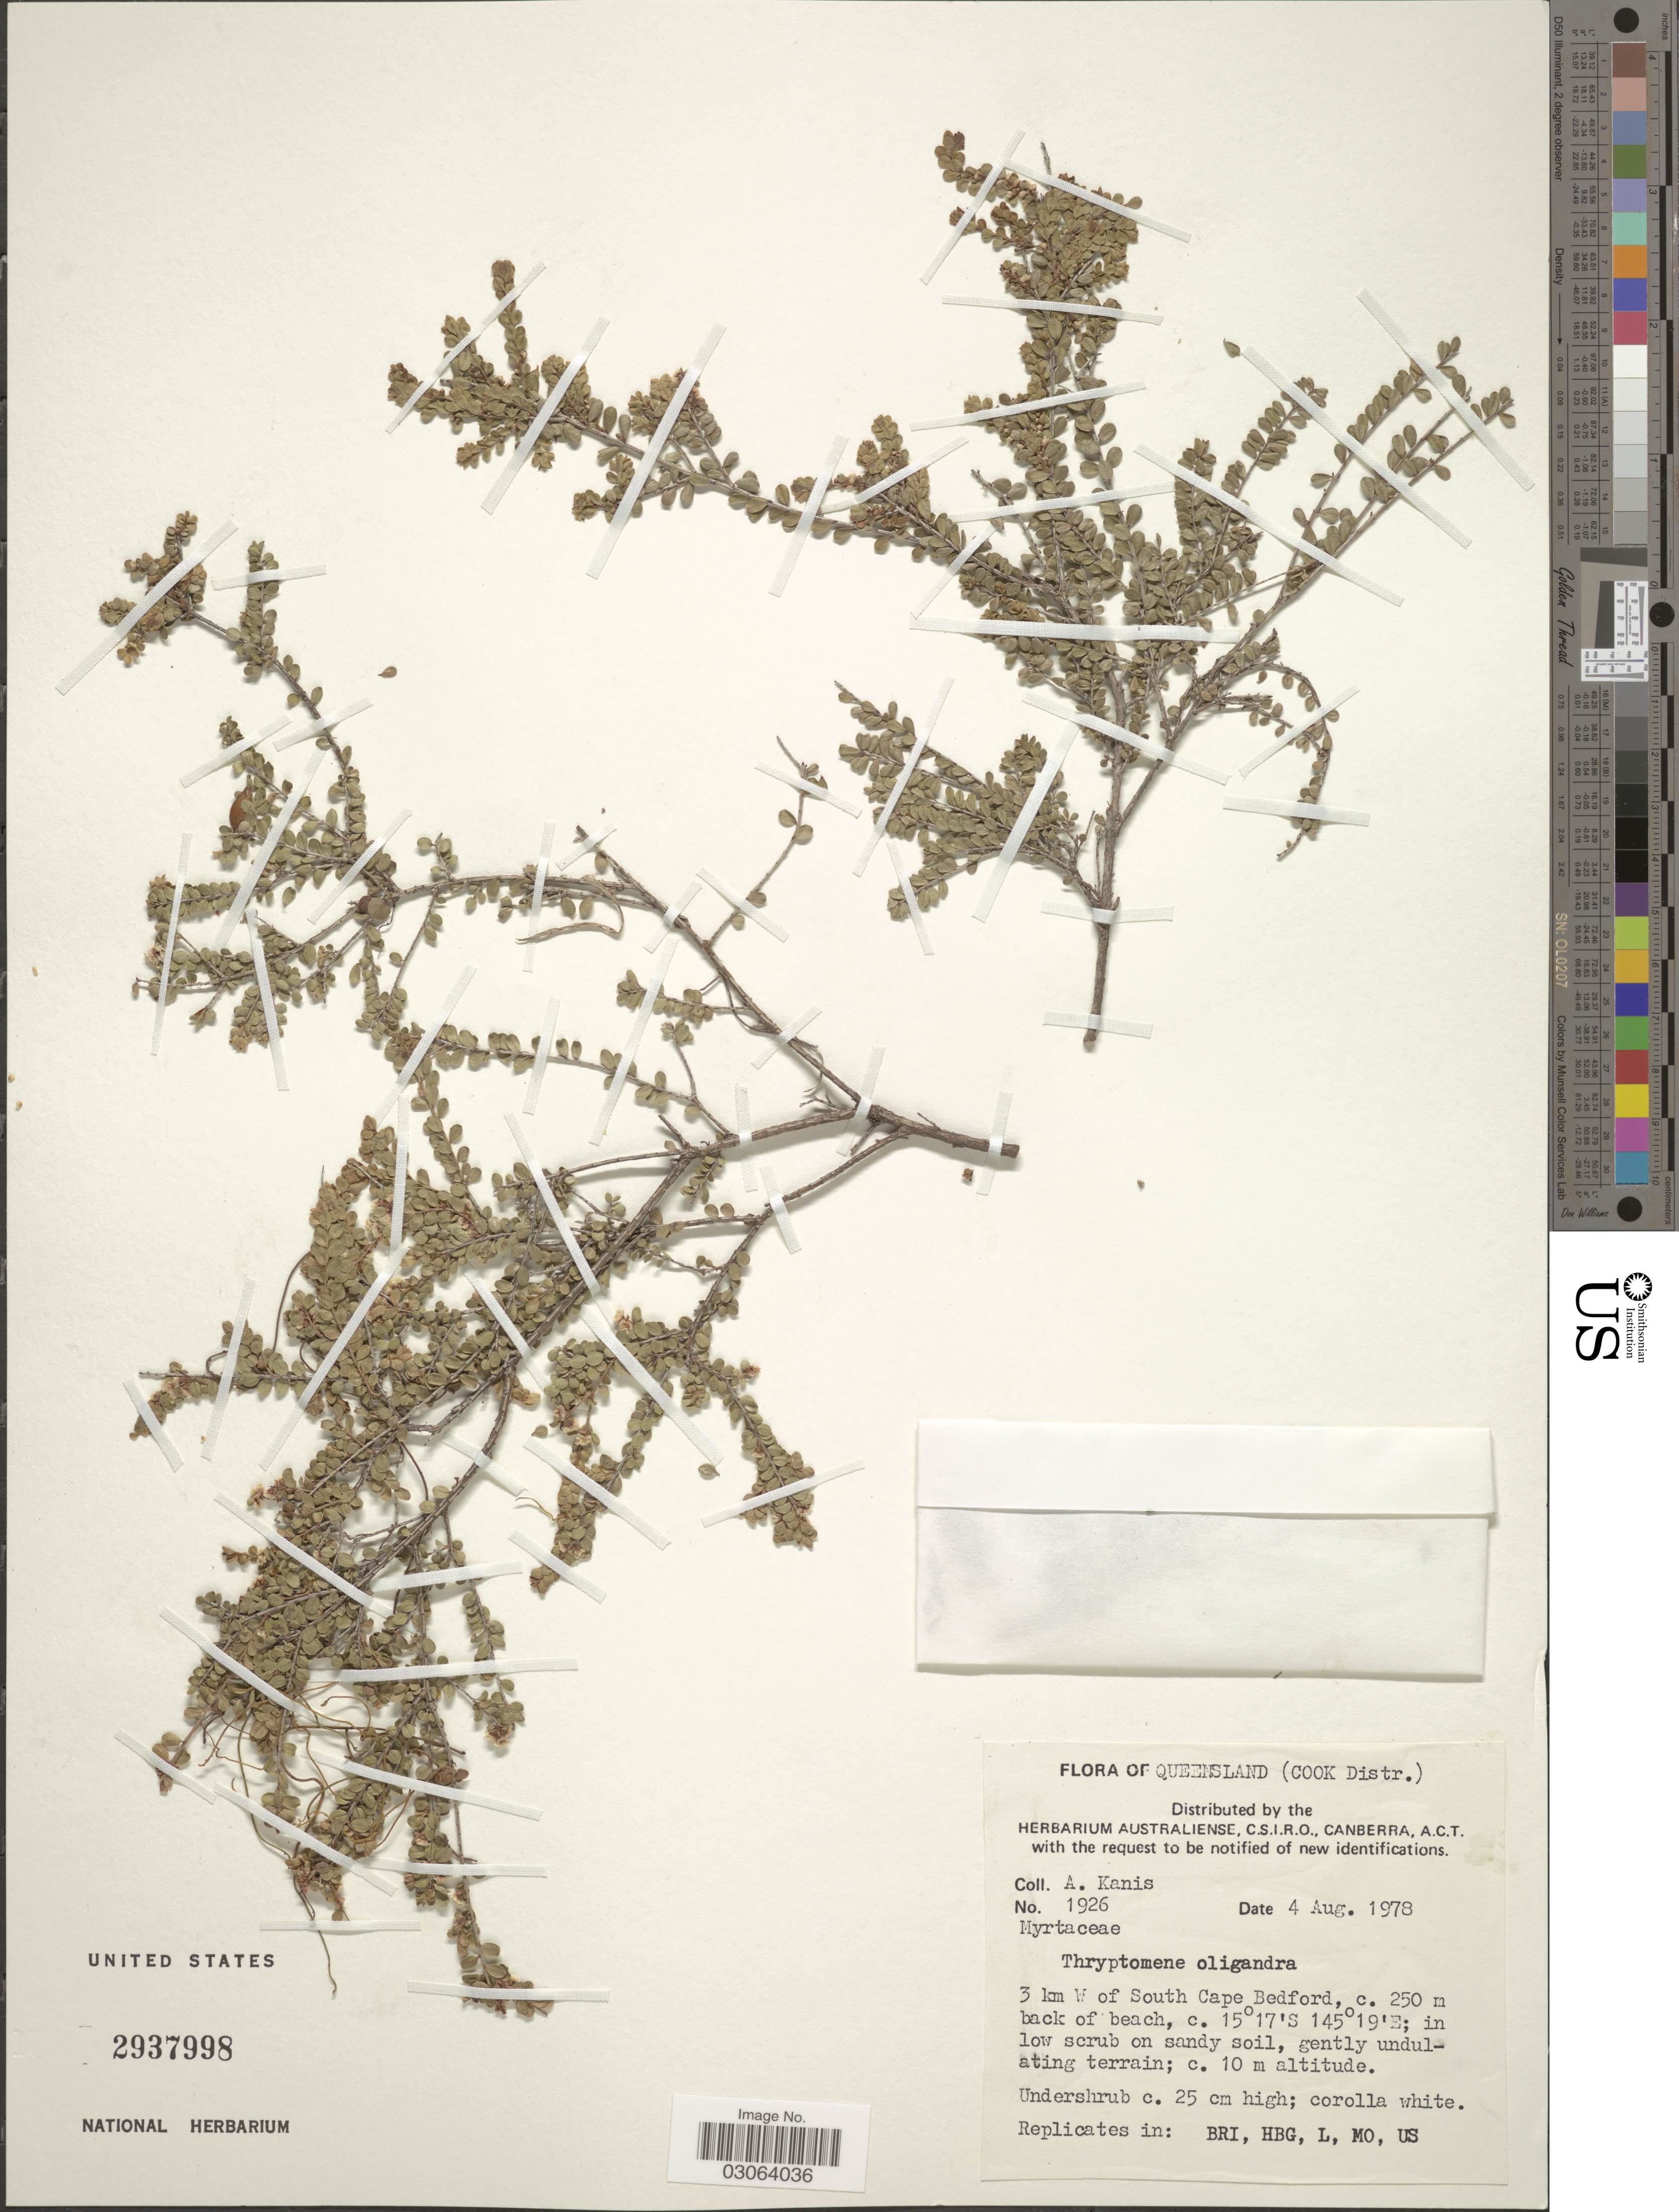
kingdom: Plantae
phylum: Tracheophyta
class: Magnoliopsida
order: Myrtales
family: Myrtaceae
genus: Thryptomene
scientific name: Thryptomene oligandra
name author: F. Muell.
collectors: A. Kanis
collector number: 1926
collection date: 1978-08-04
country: Australia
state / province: Queensland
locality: (Cook Distr.) 3 km W of South Cape Bedford, c. 250 m back of beach.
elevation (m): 10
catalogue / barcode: US 2937998